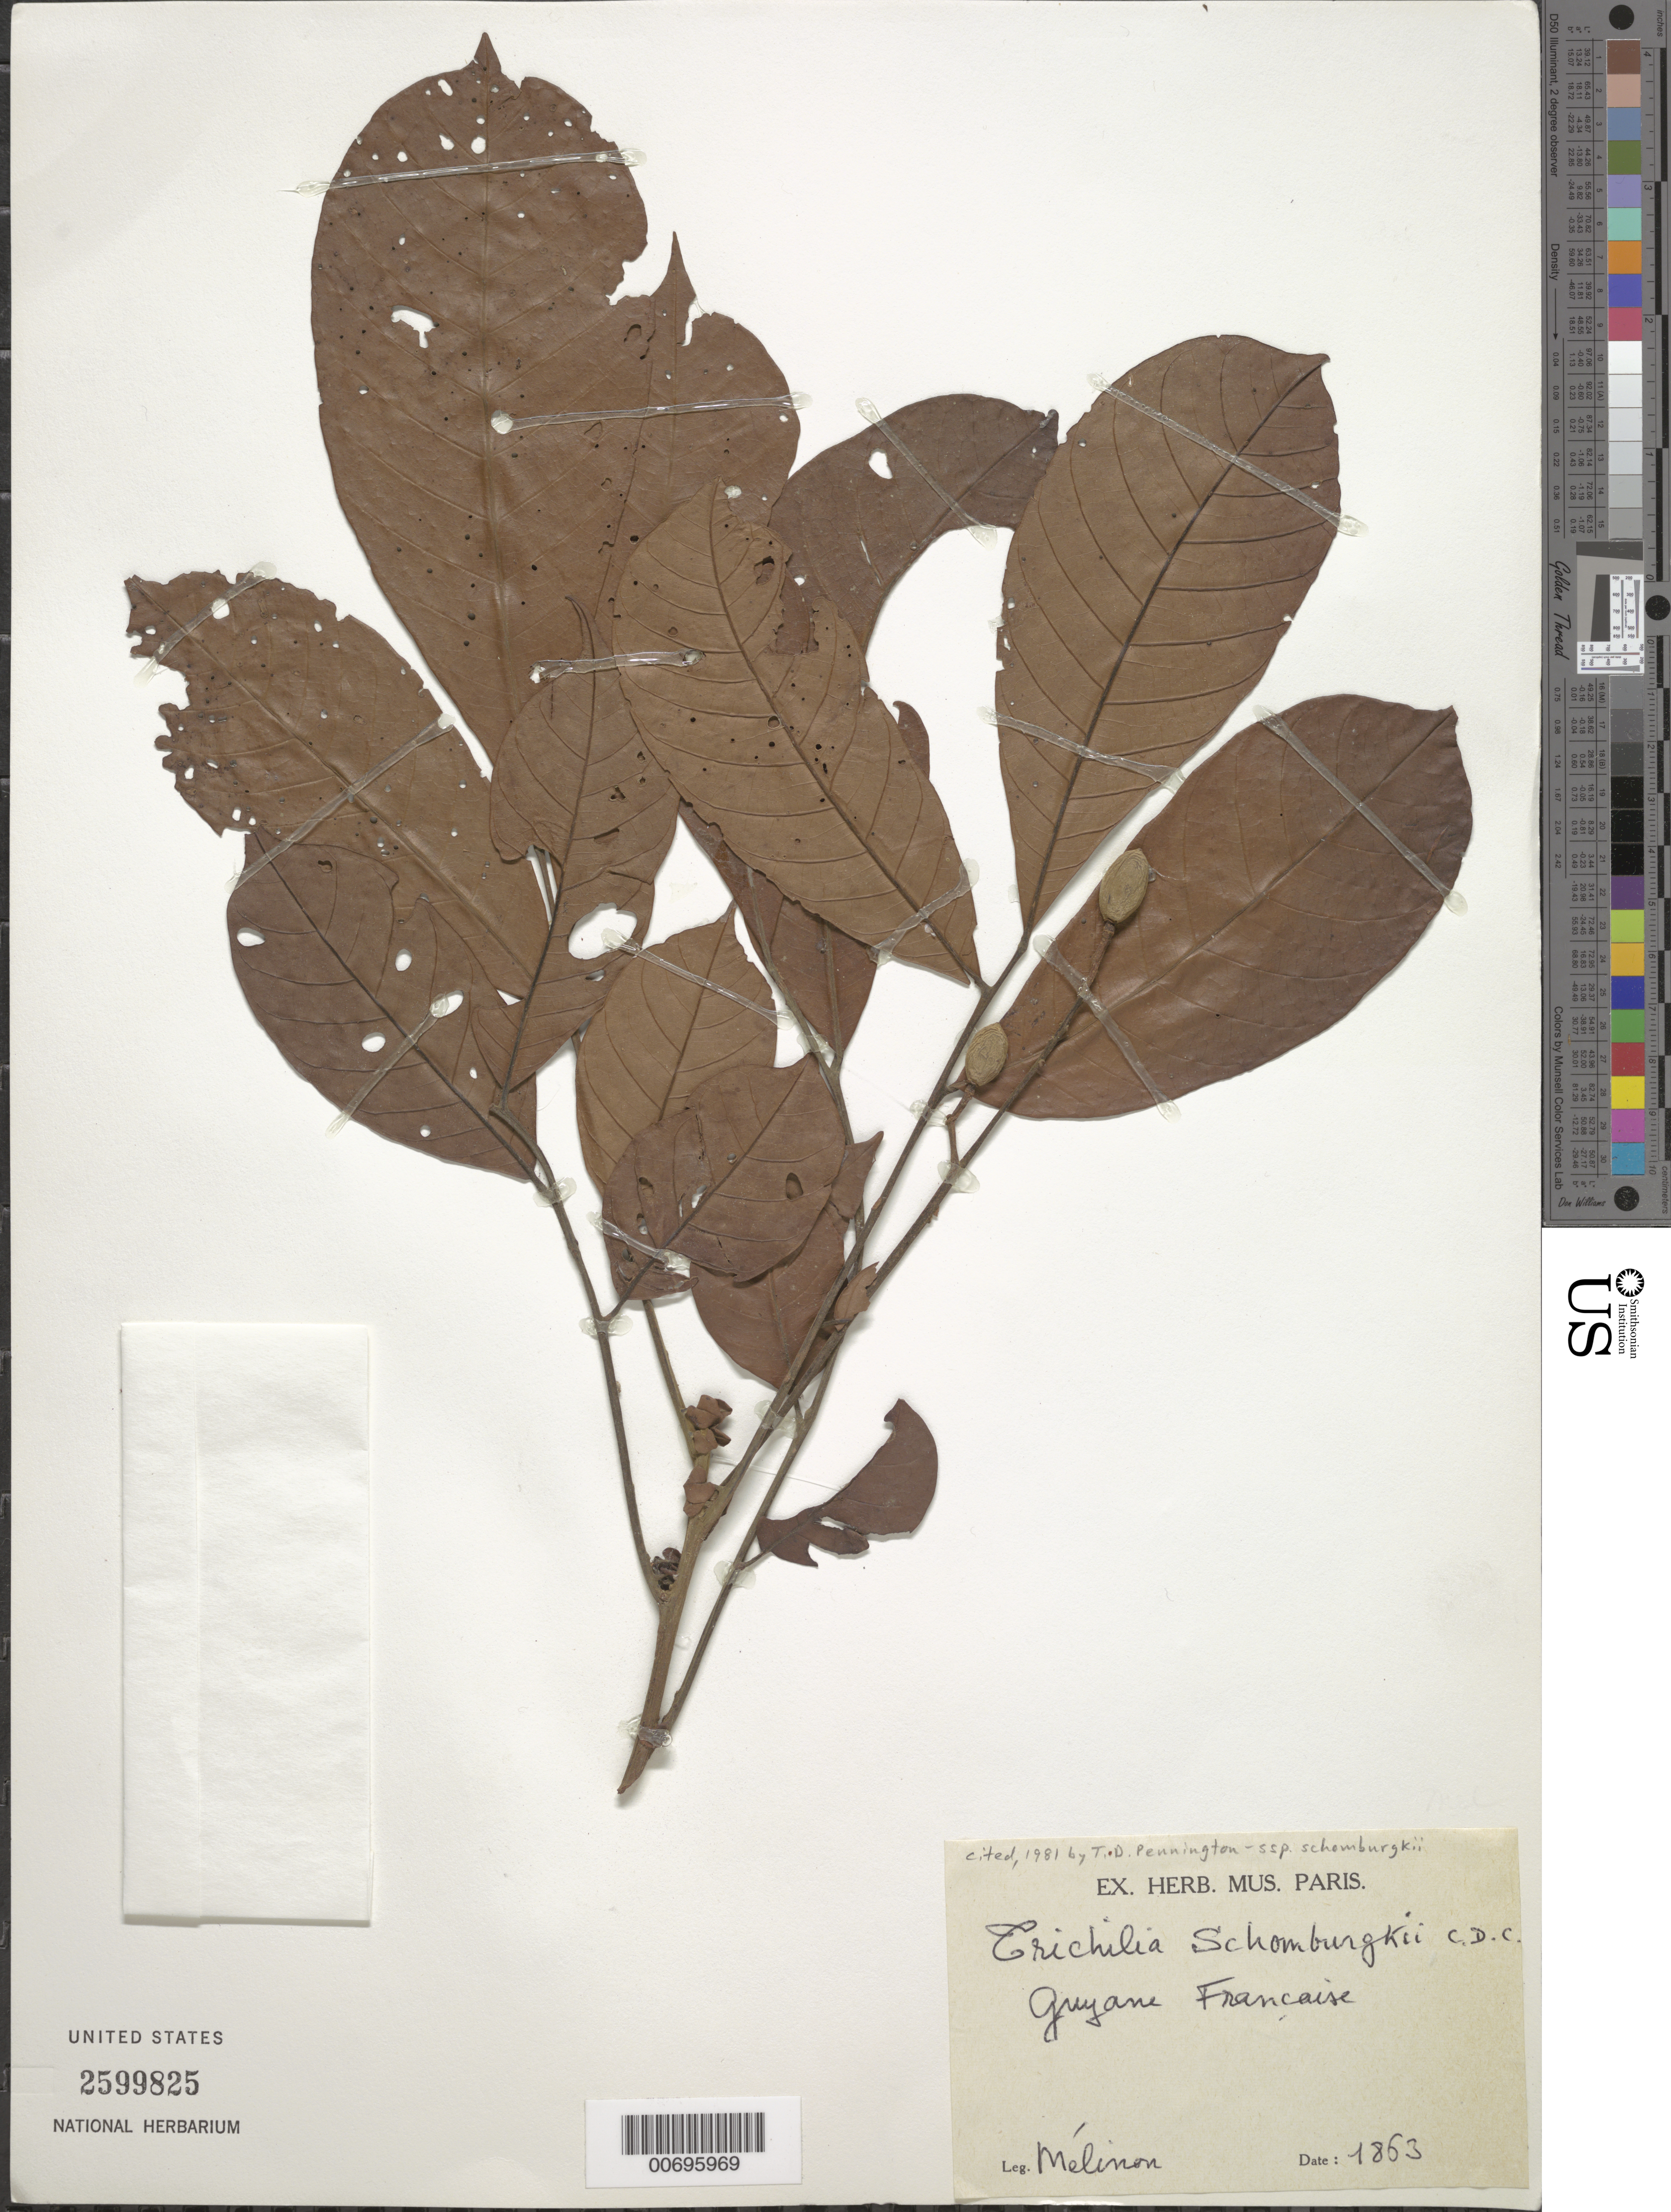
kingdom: Plantae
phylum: Tracheophyta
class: Magnoliopsida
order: Sapindales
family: Meliaceae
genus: Trichilia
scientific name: Trichilia schomburgkii subsp. schomburgkii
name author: C. DC.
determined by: Pennington, T. D., (K)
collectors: E. Mélinon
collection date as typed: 1863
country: French Guiana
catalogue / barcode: US 2599825